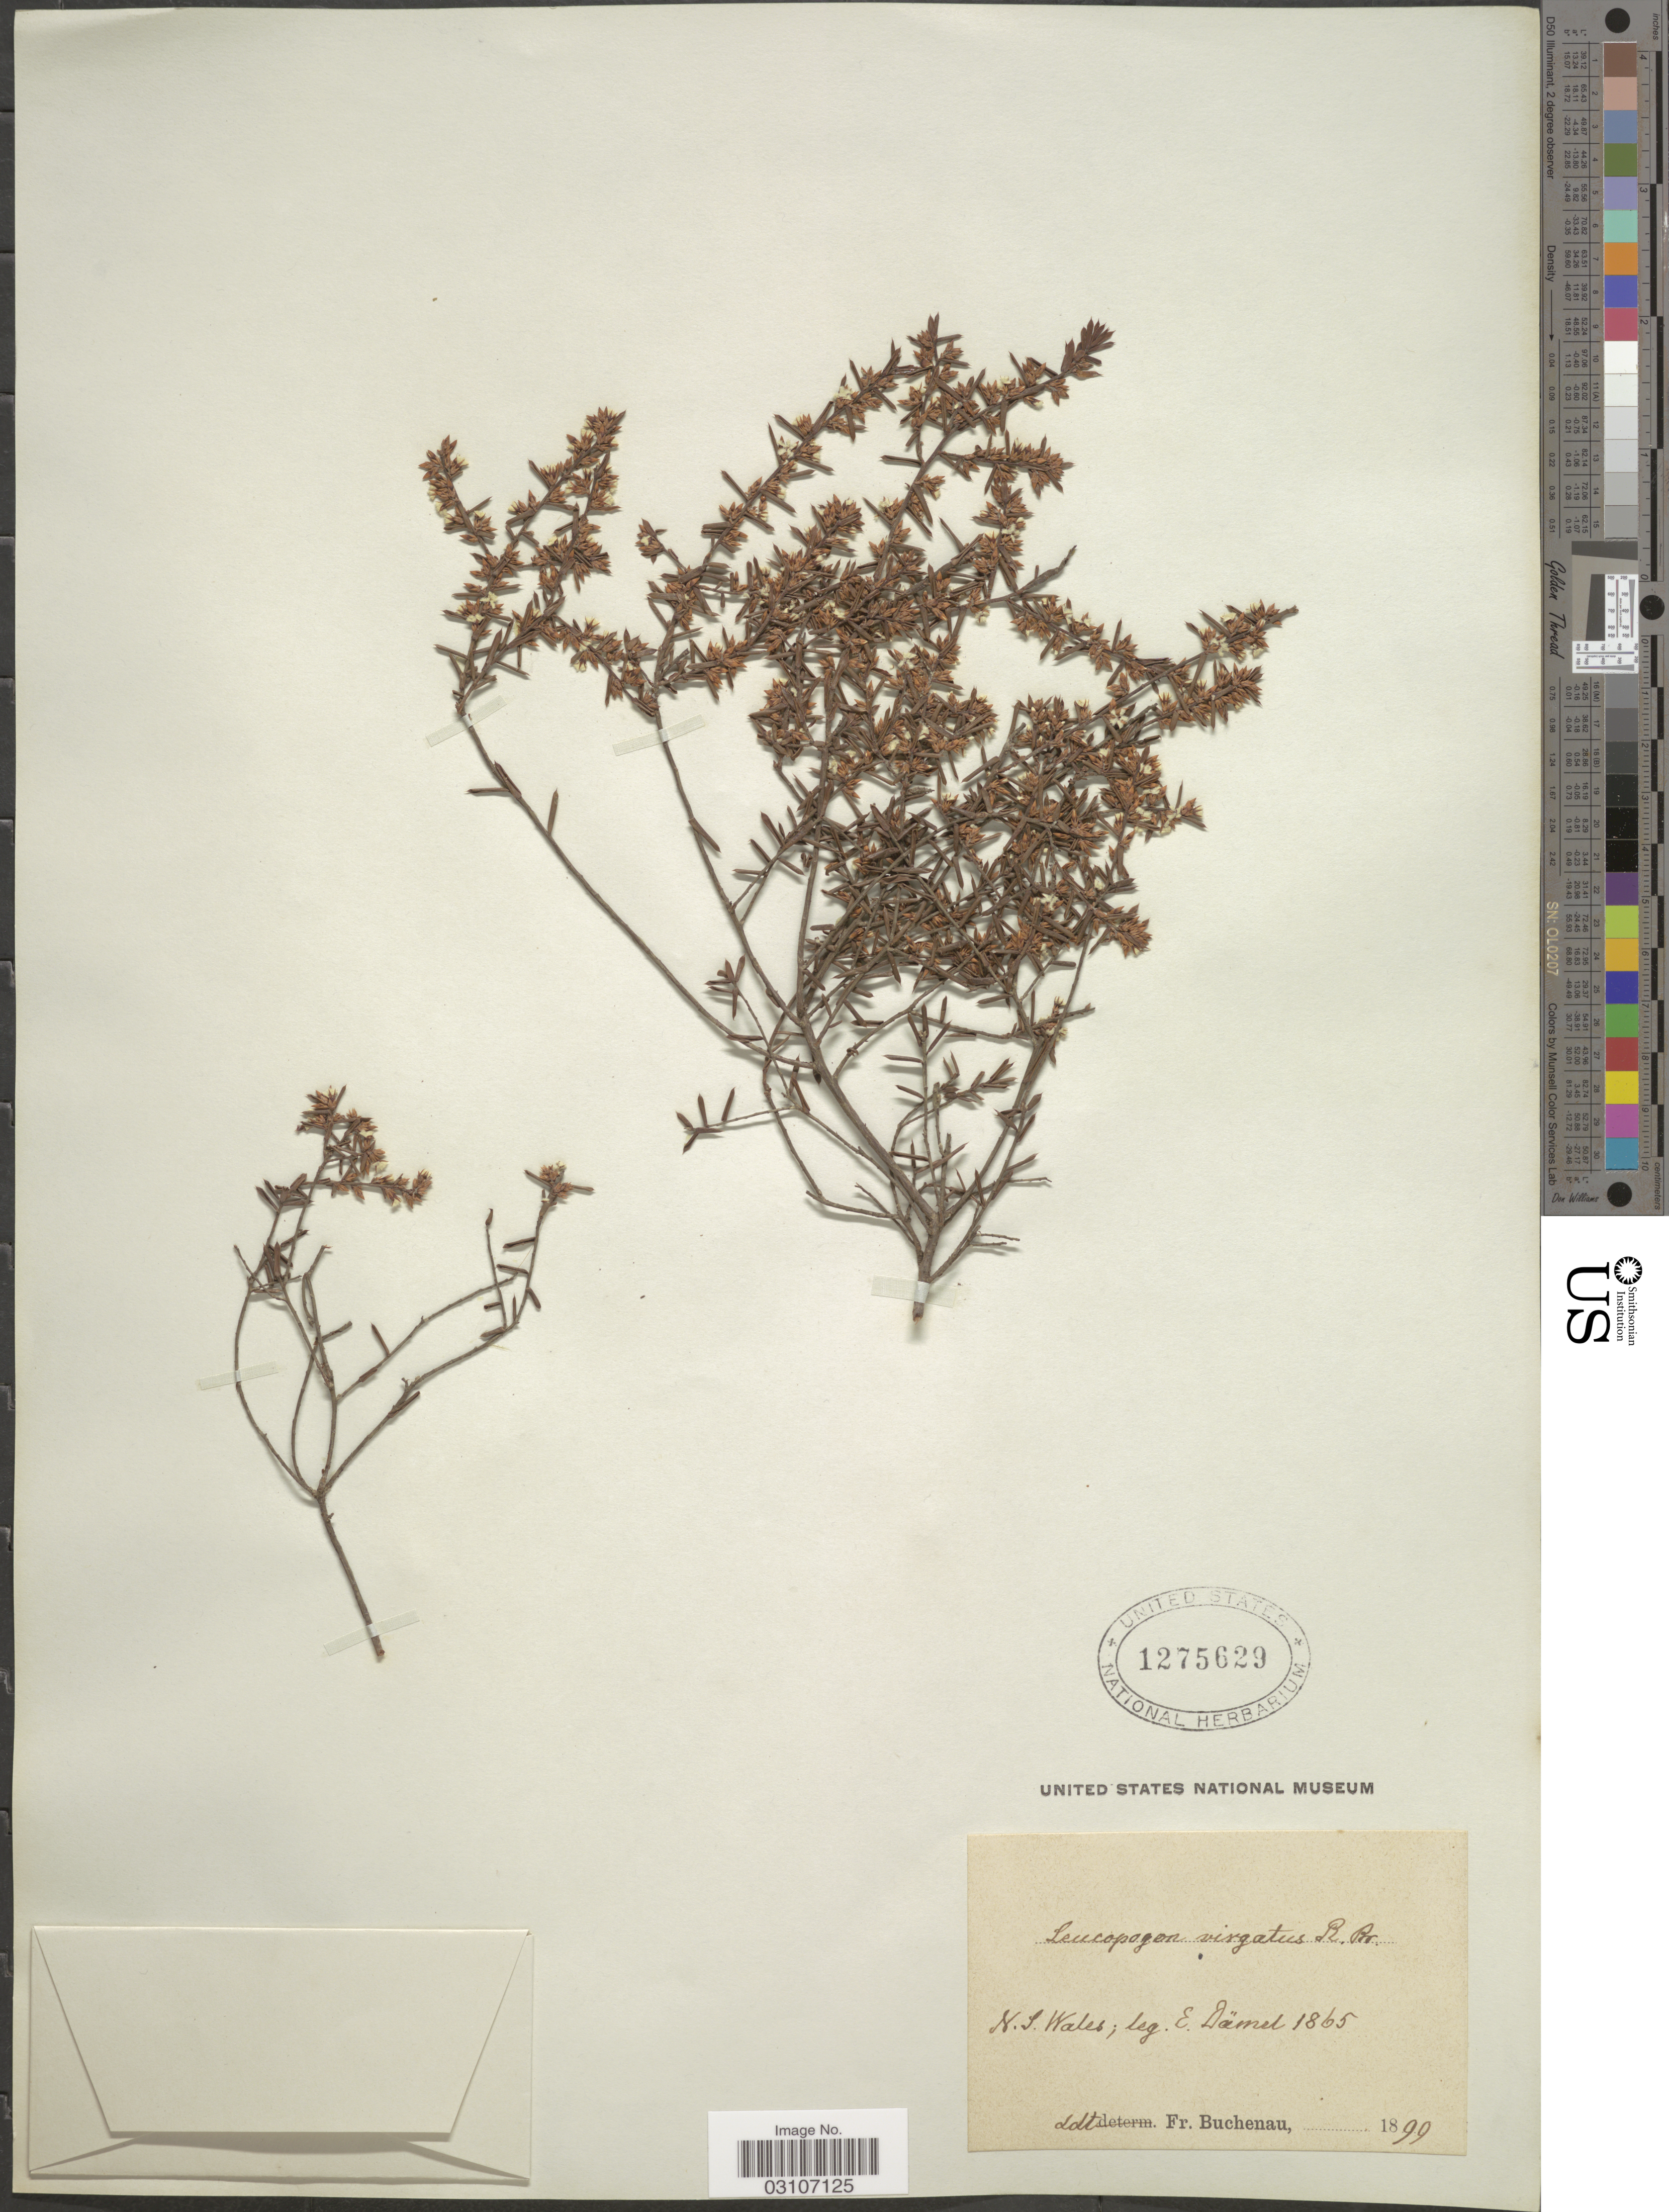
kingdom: Plantae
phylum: Tracheophyta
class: Magnoliopsida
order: Ericales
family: Ericaceae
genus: Leucopogon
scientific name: Leucopogon virgatus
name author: R. Br.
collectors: E. Damel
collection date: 1865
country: Australia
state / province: New South Wales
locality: N.S. Wales.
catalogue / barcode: US 1275629